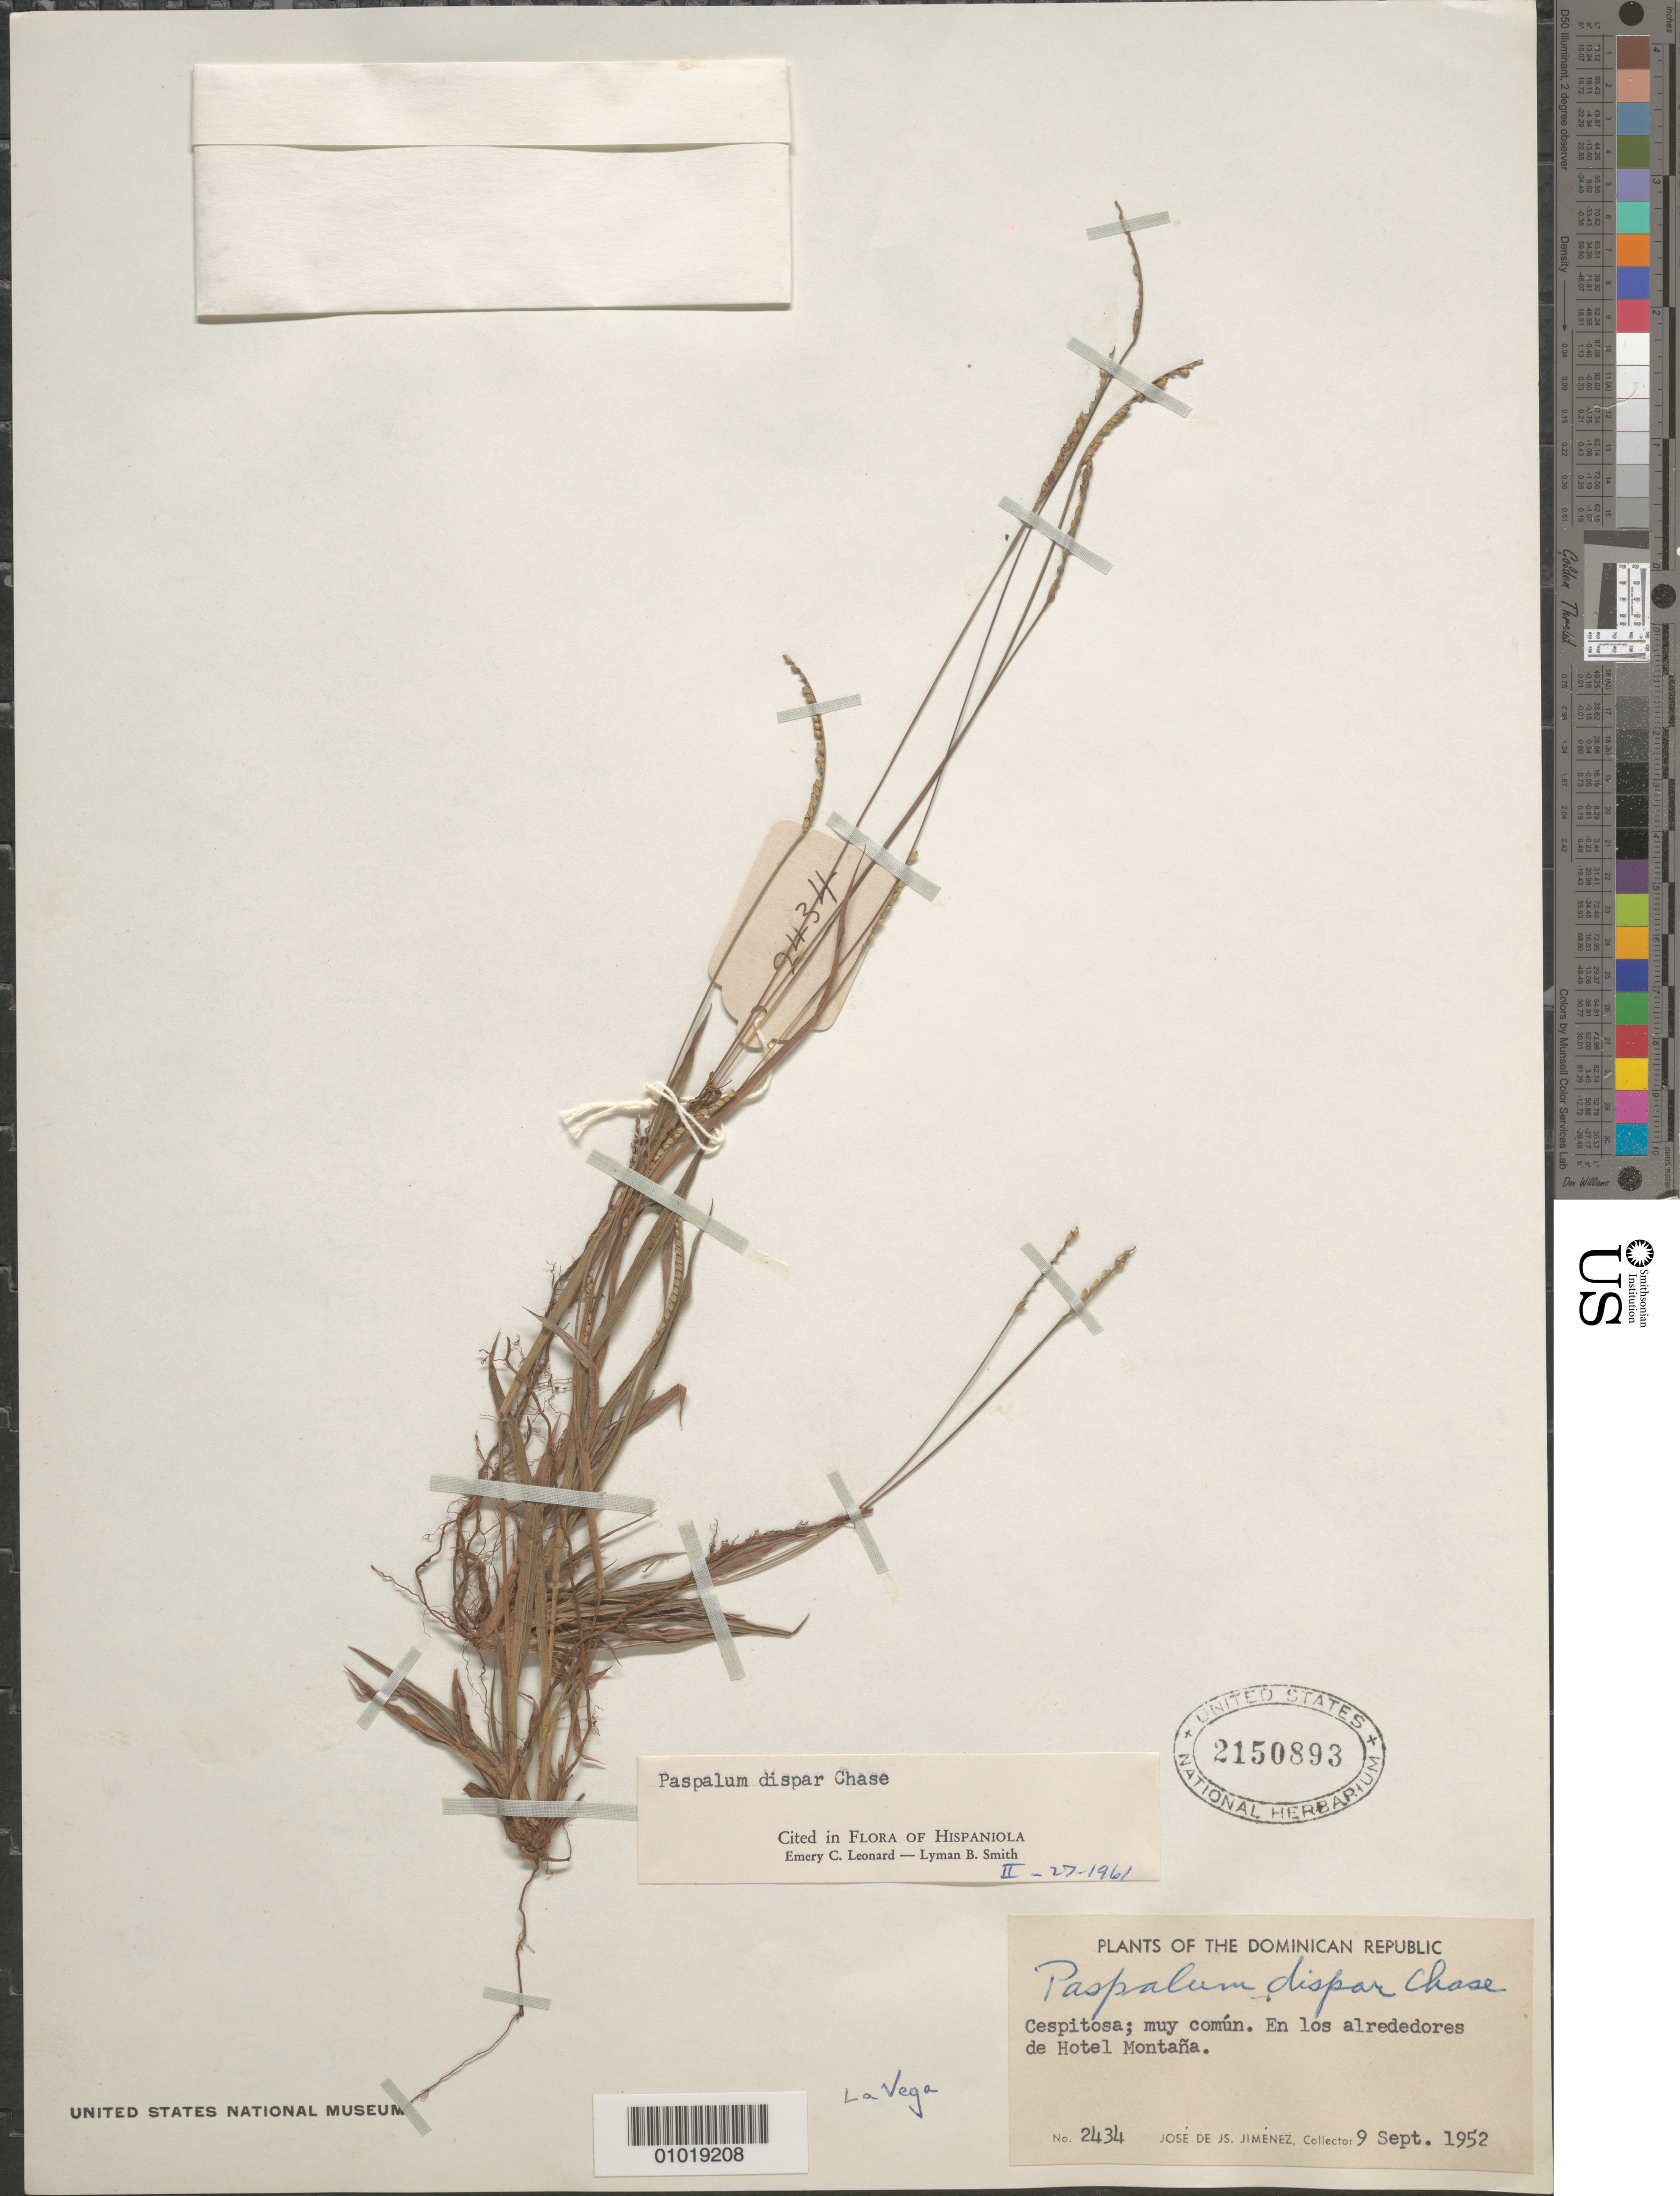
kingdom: Plantae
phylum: Tracheophyta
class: Liliopsida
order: Poales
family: Poaceae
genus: Paspalum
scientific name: Paspalum dispar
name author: Chase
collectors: J. J. Jiménez Almonte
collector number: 2434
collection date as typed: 09 Sep 1952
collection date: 1952-09-09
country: Dominican Republic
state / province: Puerto Plata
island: Hispaniola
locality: Loma del Puerto, surroundings of Hotel Montana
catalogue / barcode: US 2150893